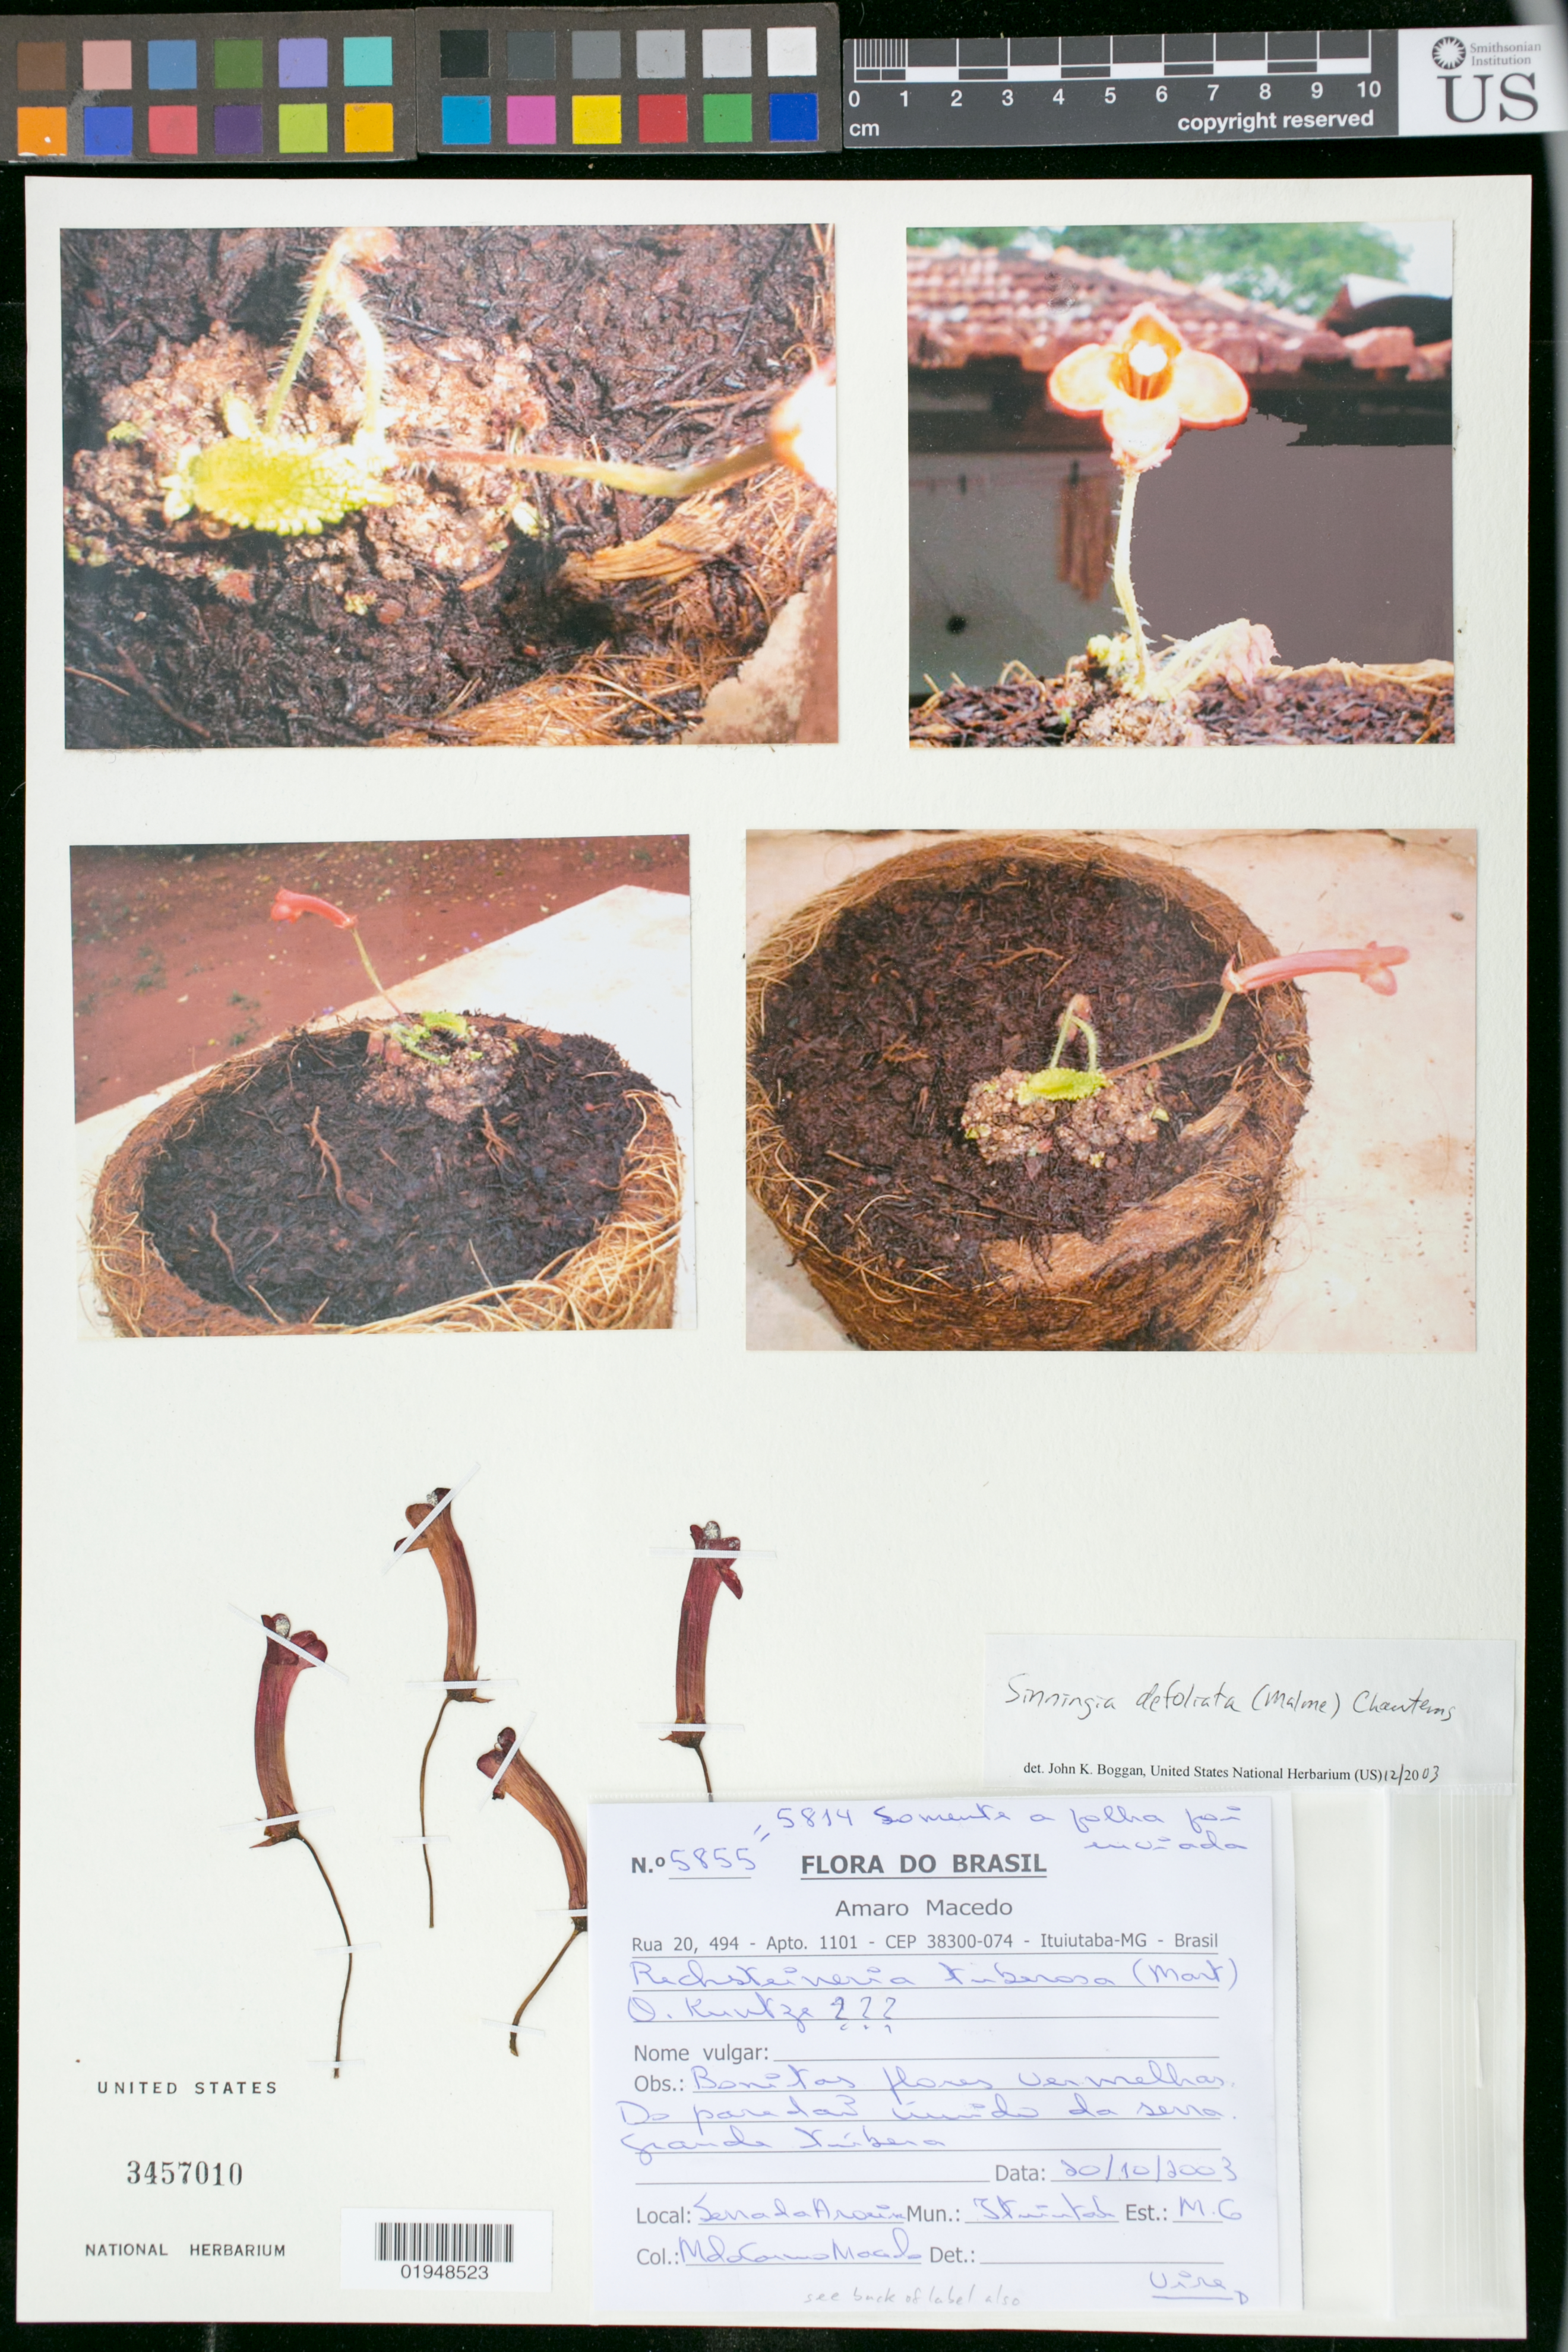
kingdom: Plantae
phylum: Tracheophyta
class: Magnoliopsida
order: Lamiales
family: Gesneriaceae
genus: Sinningia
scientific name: Sinningia defoliata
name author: (Malme) Chautems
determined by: Boggan, J. K., (US), NMNH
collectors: A. Macedo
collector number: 5855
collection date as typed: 20 Oct 2003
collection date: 2003-10-20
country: Brazil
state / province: Minas Gerais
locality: Ituiutaba, Rua 20, 494, Apto. 1101, CEP 38300-074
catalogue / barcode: US 3457010